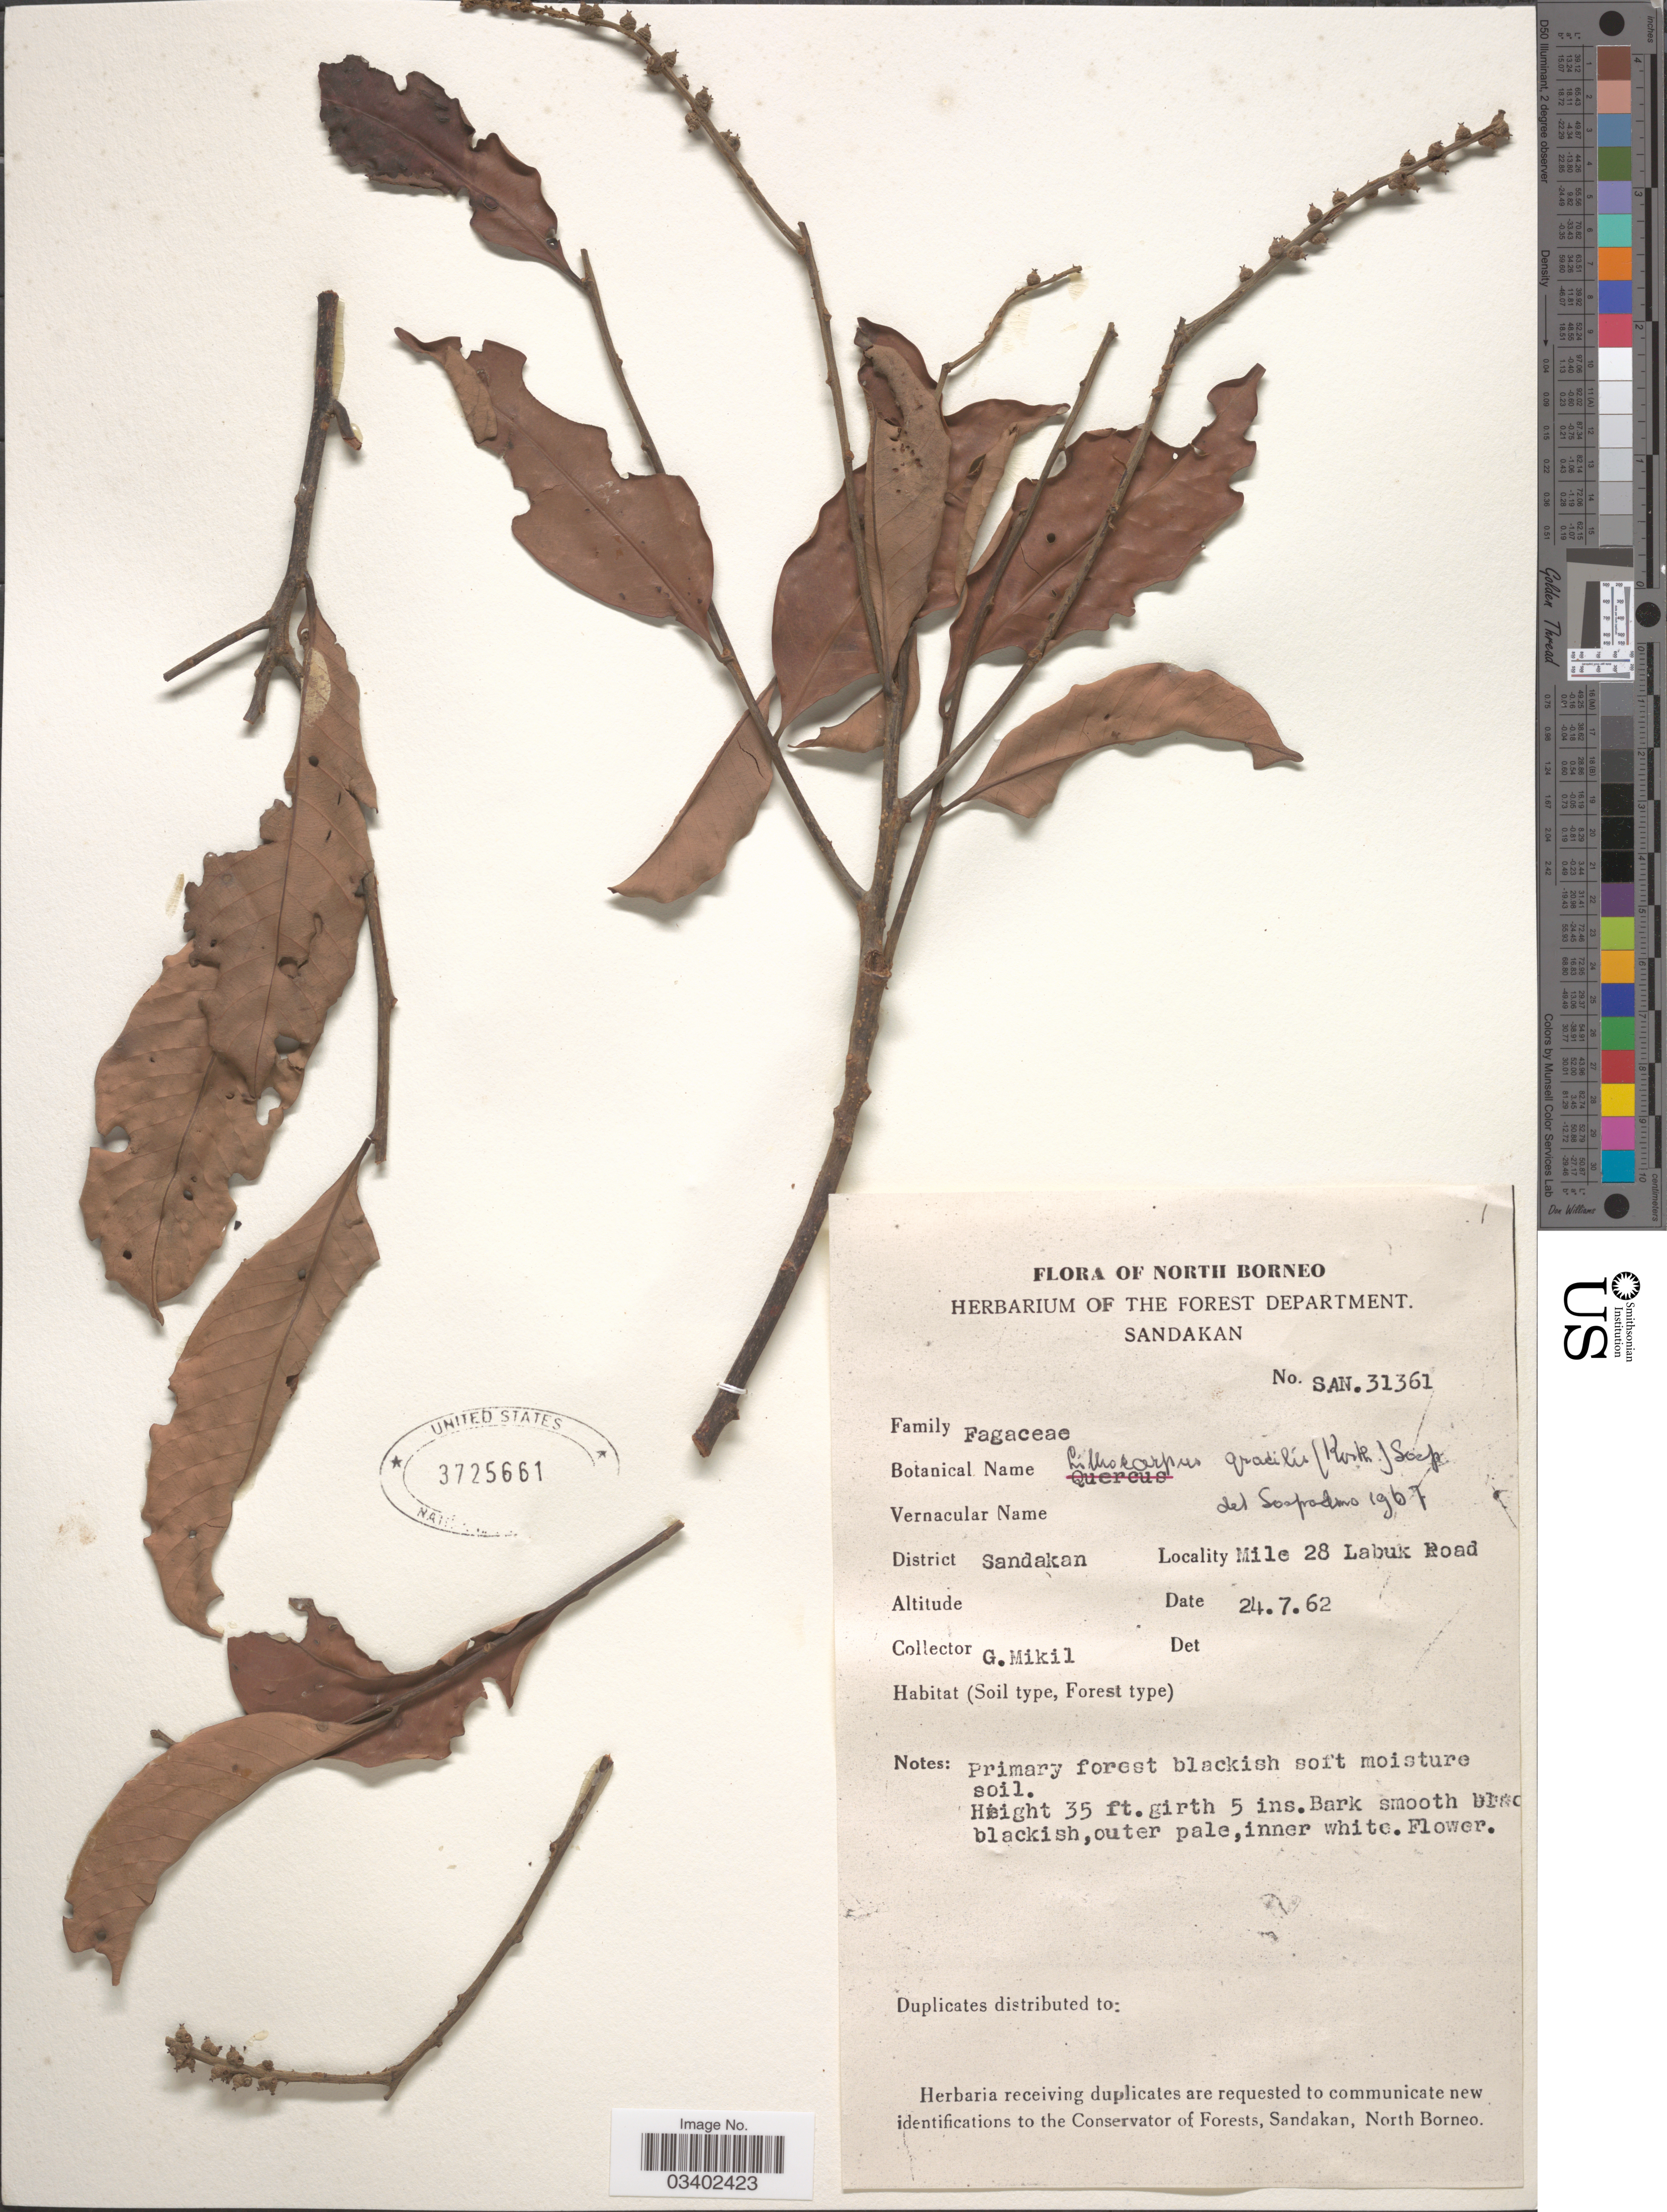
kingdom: Plantae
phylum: Tracheophyta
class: Magnoliopsida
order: Fagales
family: Fagaceae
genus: Lithocarpus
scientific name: Lithocarpus gracilis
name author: (Korth.) Soepadmo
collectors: G. Mikil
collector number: SAN.31361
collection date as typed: Transcribed d/m/y: 24/7/62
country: Malaysia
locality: North Borneo. District Sandakan. Mile 28 Labuk Road.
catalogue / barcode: US 3725661